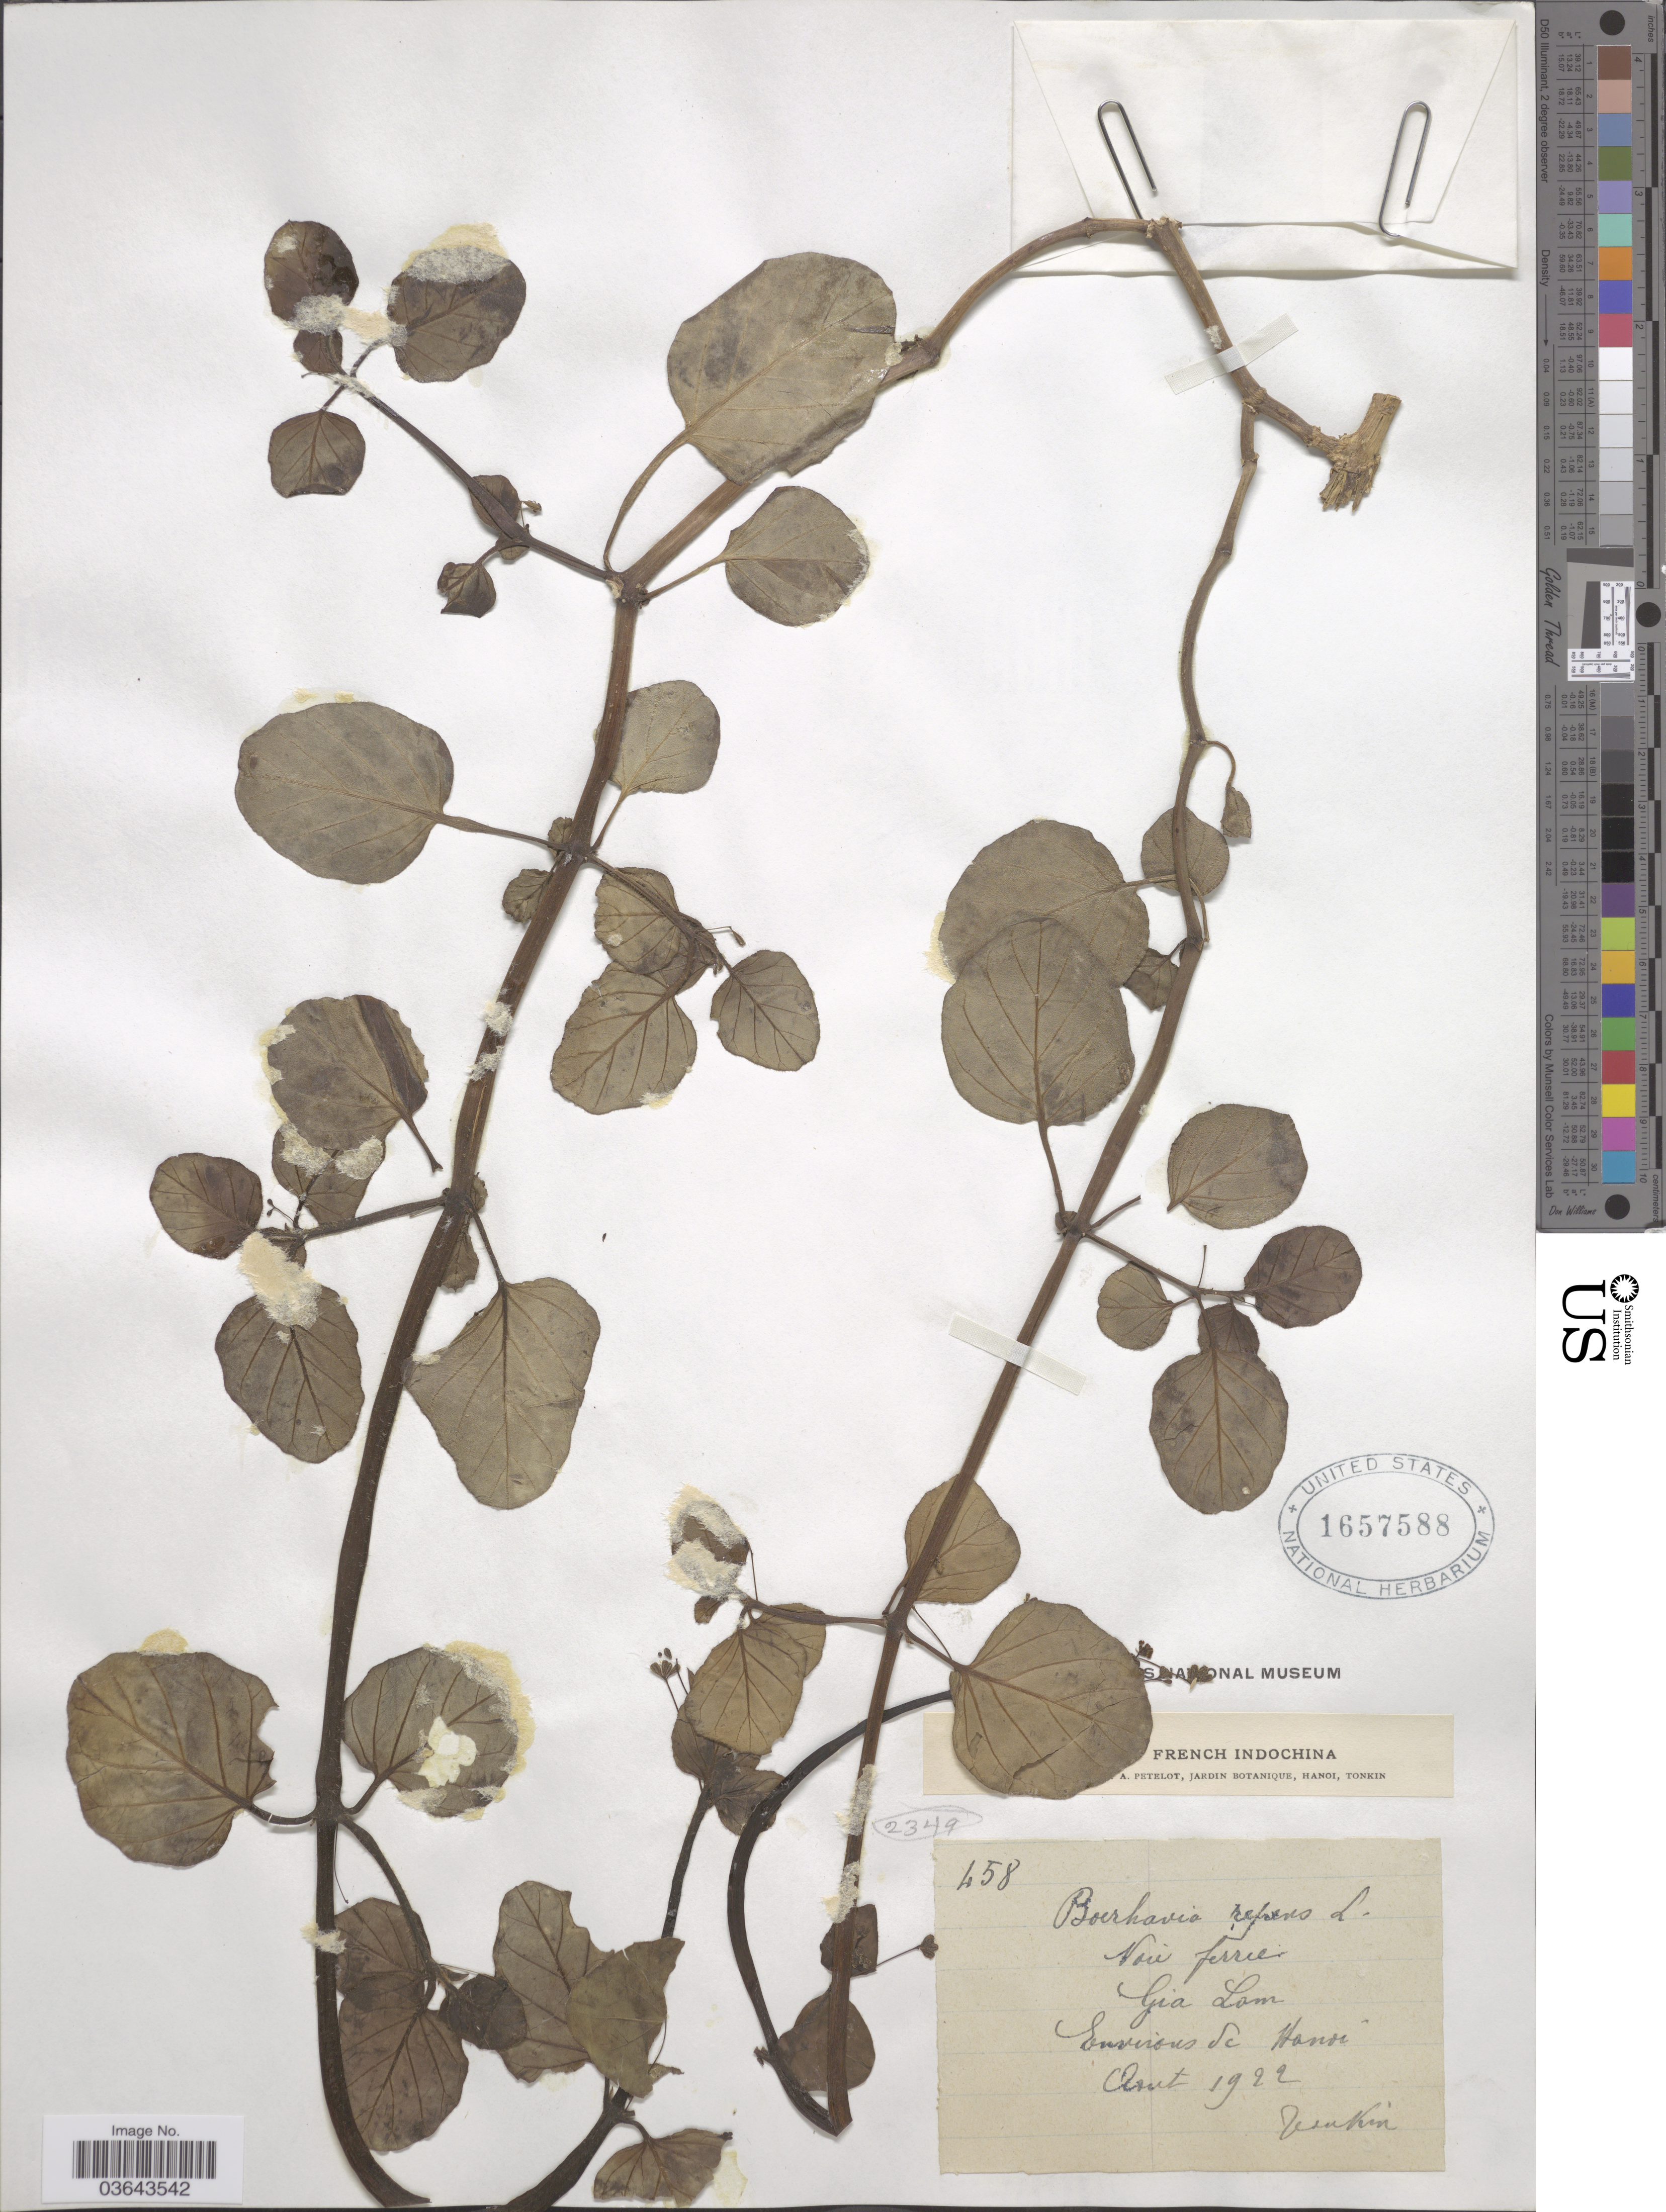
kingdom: Plantae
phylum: Tracheophyta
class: Magnoliopsida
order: Caryophyllales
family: Nyctaginaceae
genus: Boerhavia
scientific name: Boerhavia repens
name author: L.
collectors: Pételot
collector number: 458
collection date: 1922-08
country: Vietnam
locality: French Indochina. Gia Lam. Environs de Hanoi.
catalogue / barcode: US 1657588